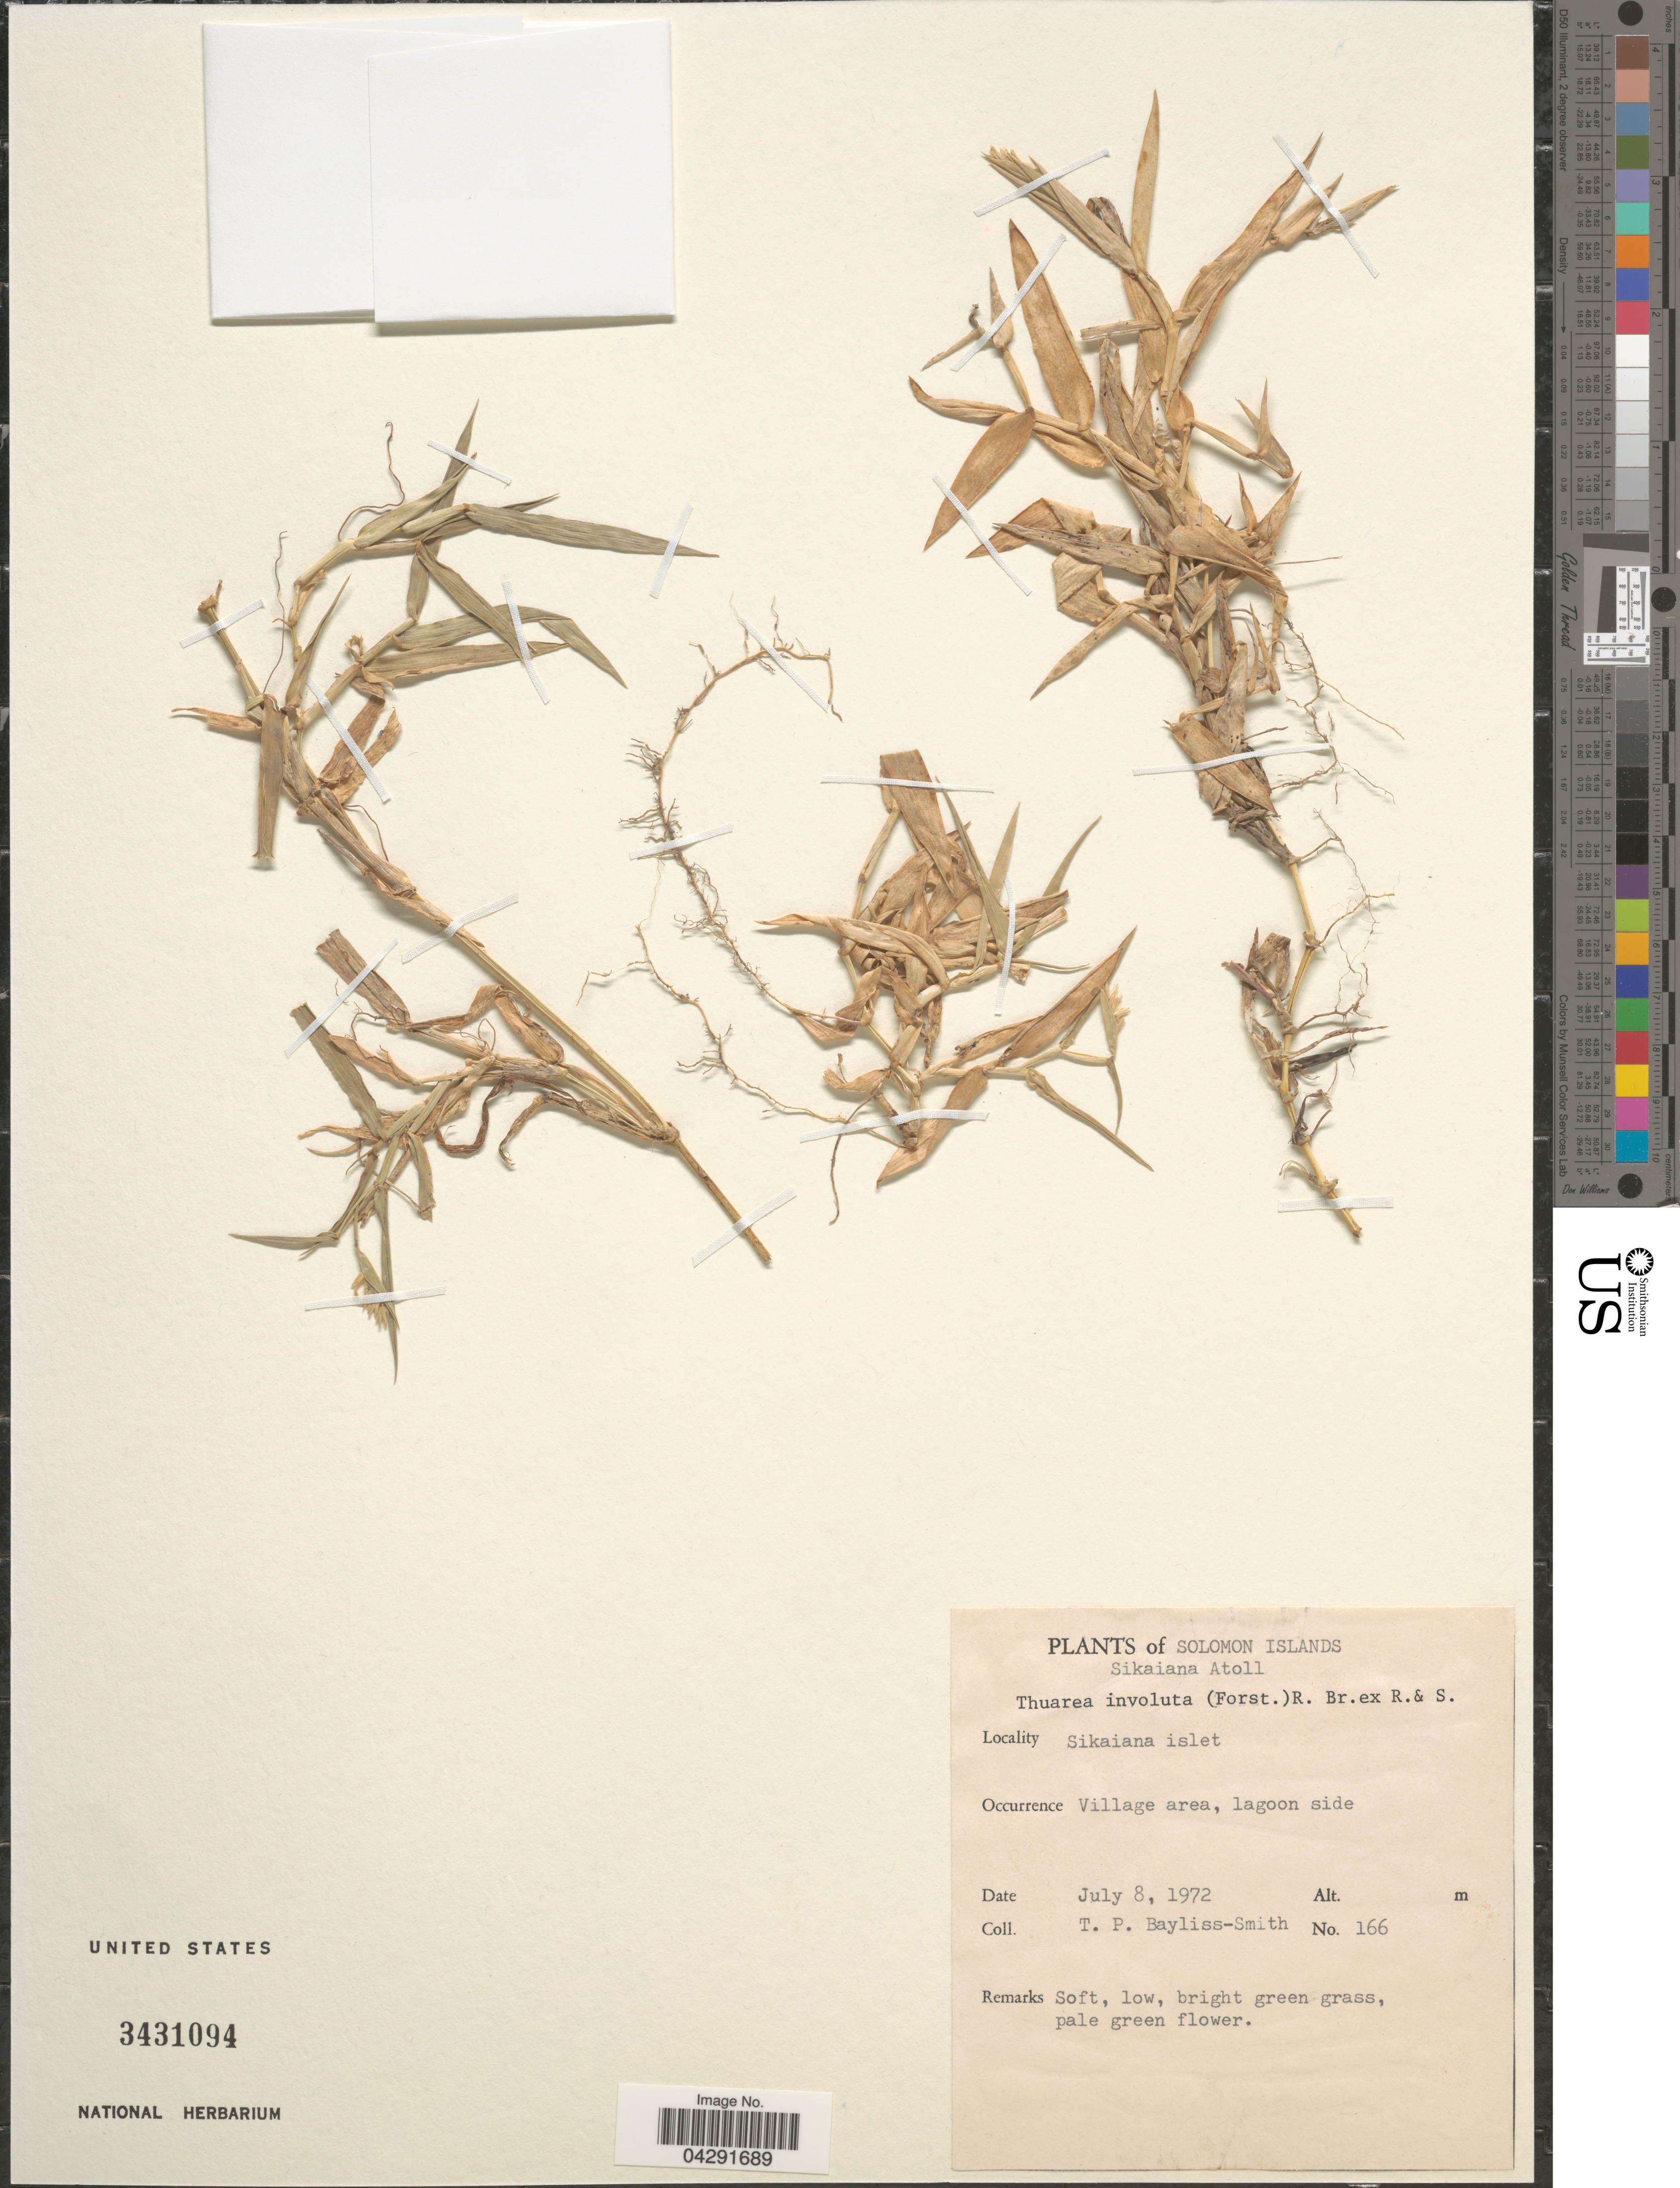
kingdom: Plantae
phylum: Tracheophyta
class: Liliopsida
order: Poales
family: Poaceae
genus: Thuarea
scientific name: Thuarea involuta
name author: (G. Forst.) R. Br. ex Sm.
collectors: T. P. Bayliss-Smith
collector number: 166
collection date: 1972-07-08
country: Solomon Islands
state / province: Solomon Island Outliers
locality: Sikaiana Atoll. Sikaiana islet. Village area, lagoon side.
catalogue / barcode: US 3431094